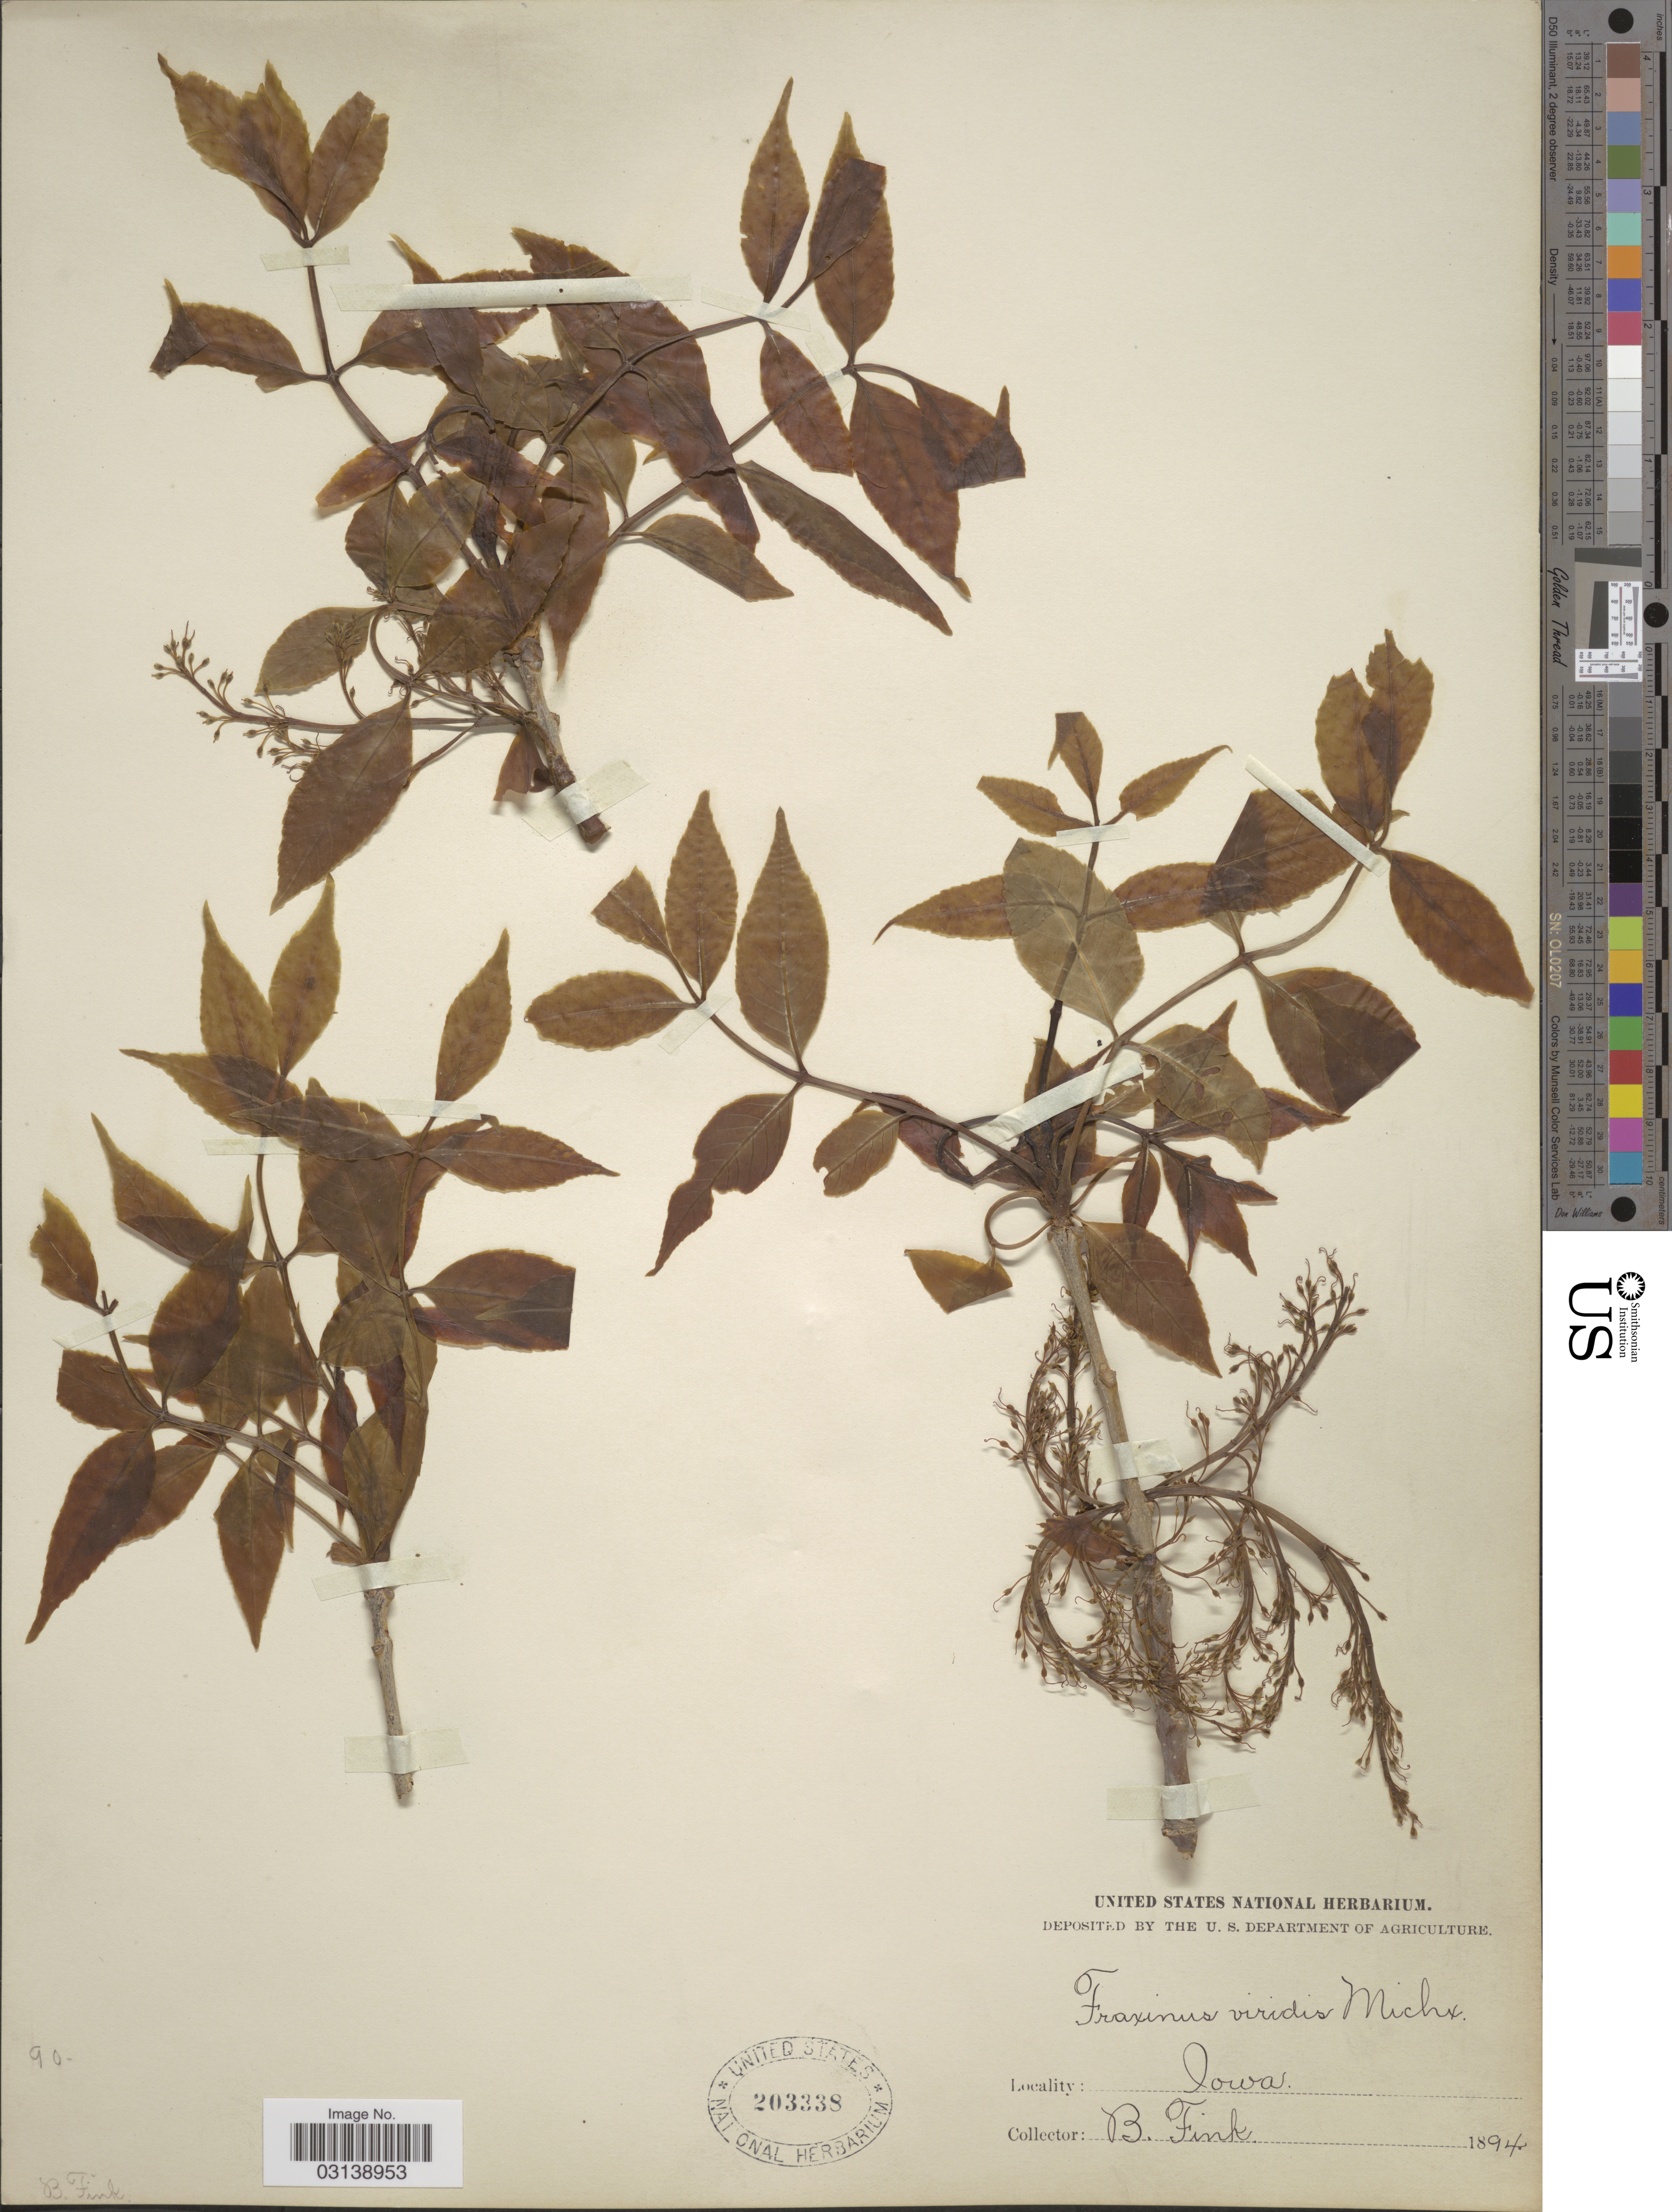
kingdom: Plantae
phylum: Tracheophyta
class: Magnoliopsida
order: Lamiales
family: Oleaceae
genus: Fraxinus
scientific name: Fraxinus pennsylvanica var. campestris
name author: (Britton) F.C. Gates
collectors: B. Fink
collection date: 1894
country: United States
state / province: Iowa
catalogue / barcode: US 203338